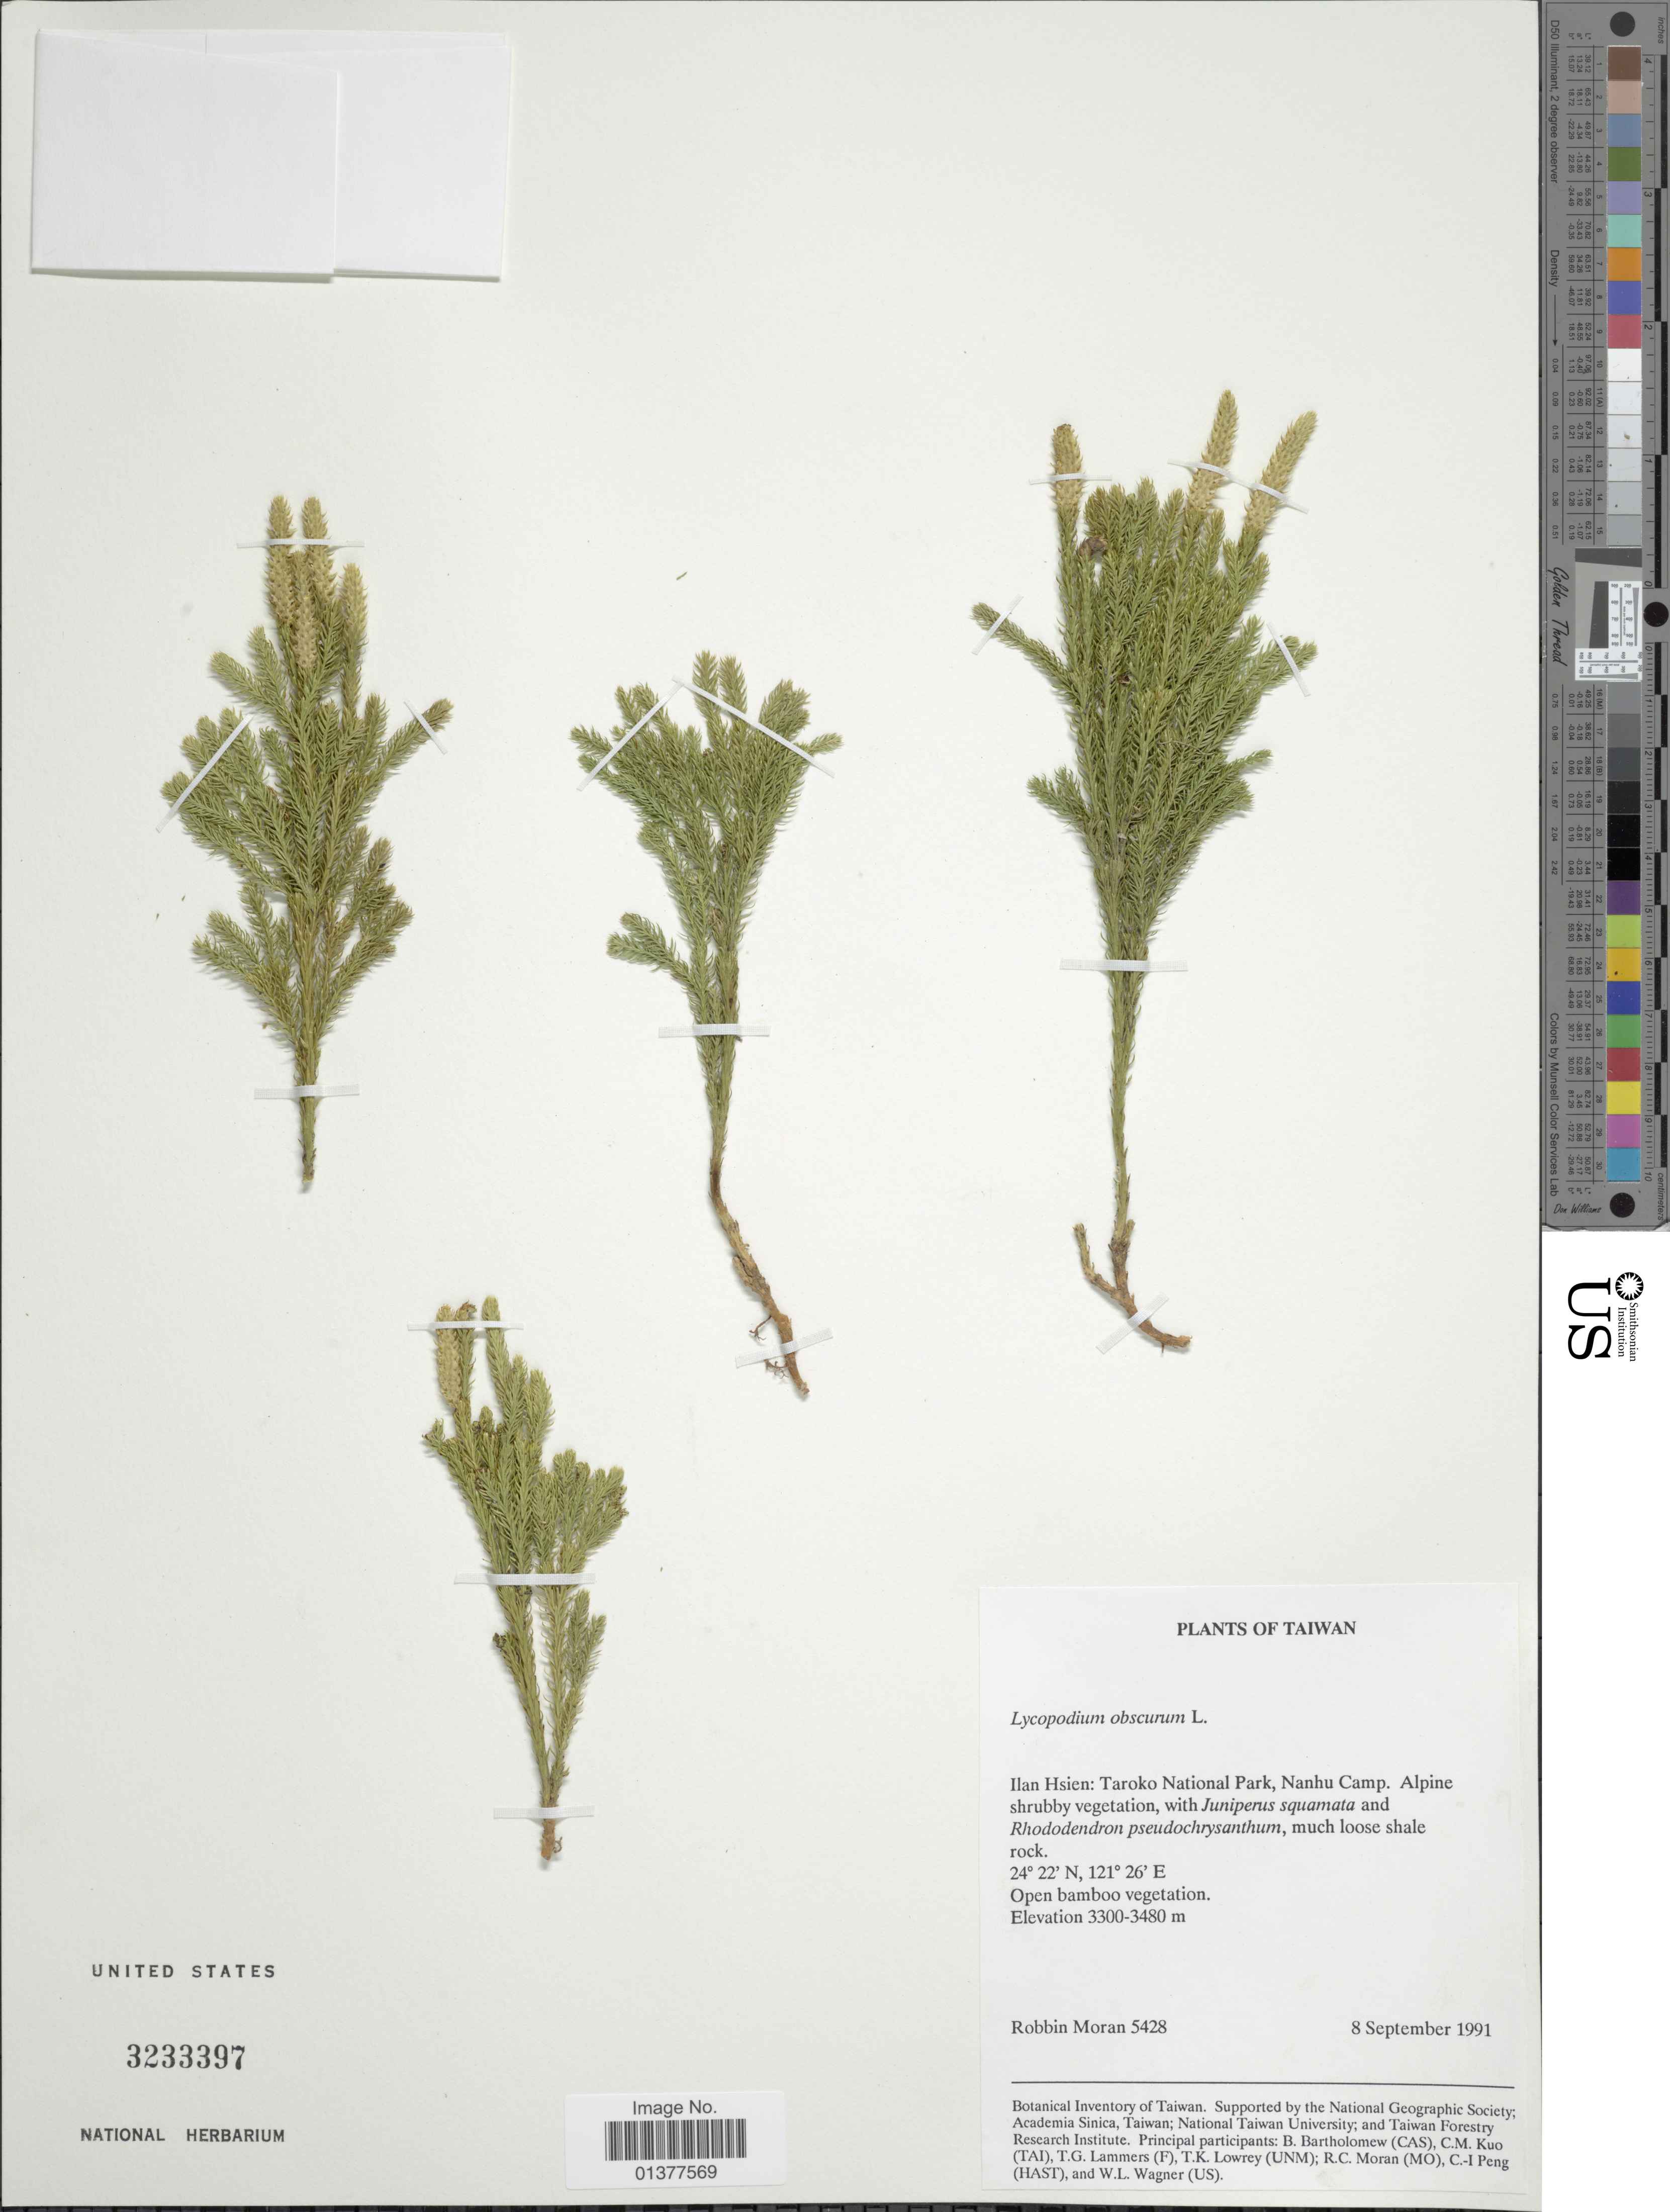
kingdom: Plantae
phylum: Tracheophyta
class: Lycopodiopsida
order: Lycopodiales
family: Lycopodiaceae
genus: Dendrolycopodium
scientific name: Dendrolycopodium obscurum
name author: (L.) A. Haines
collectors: R. C. Moran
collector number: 5428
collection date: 1991-09-08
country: Taiwan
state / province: Ilan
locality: Taroko National Park, Nanhu Camp, alpine shrubby vegetation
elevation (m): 3300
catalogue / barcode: US 3233397